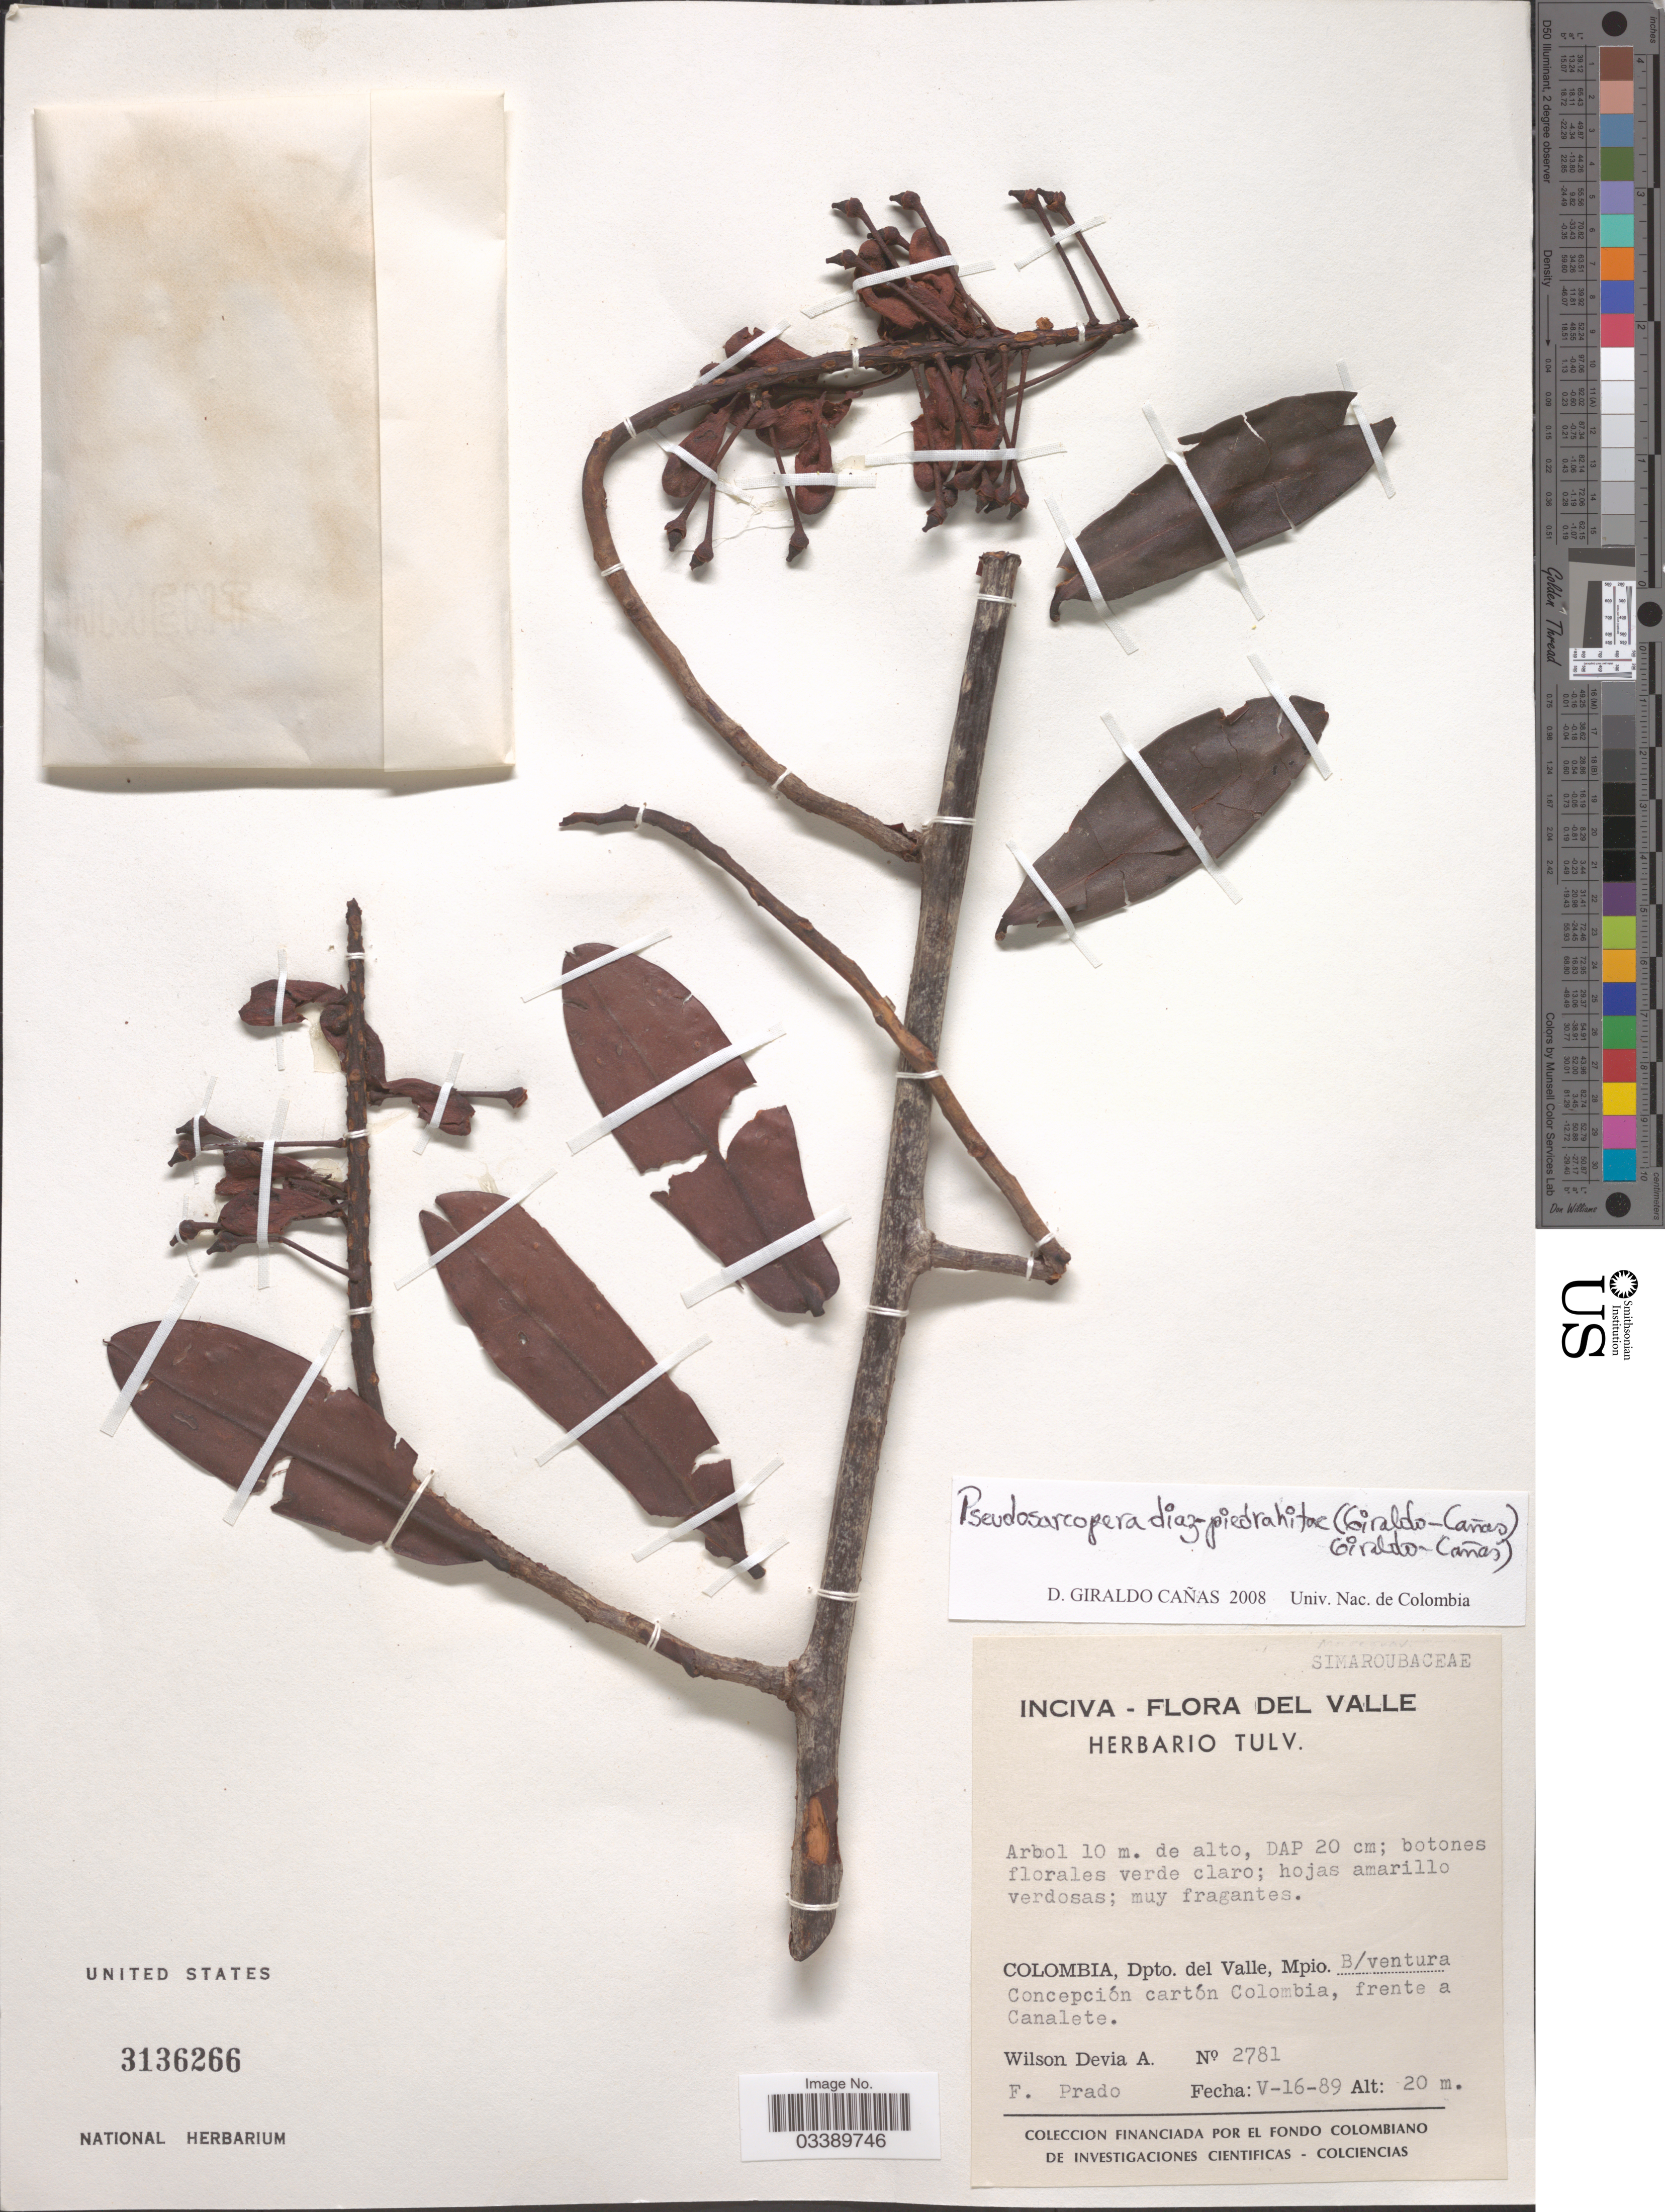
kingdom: Plantae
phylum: Tracheophyta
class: Magnoliopsida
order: Ericales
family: Marcgraviaceae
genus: Schwartzia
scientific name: Schwartzia diaz-piedrahitae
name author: Gir.-Cañas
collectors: W. Devia A. & F. Prado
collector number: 2781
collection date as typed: Transcribed d/m/y: 16/5/89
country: Colombia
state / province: Valle del Cauca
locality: Dpto. del Valle, Mpio. B/ventura Concepción cartón Colombia, frente a Canalete.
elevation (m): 20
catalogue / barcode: US 3136266